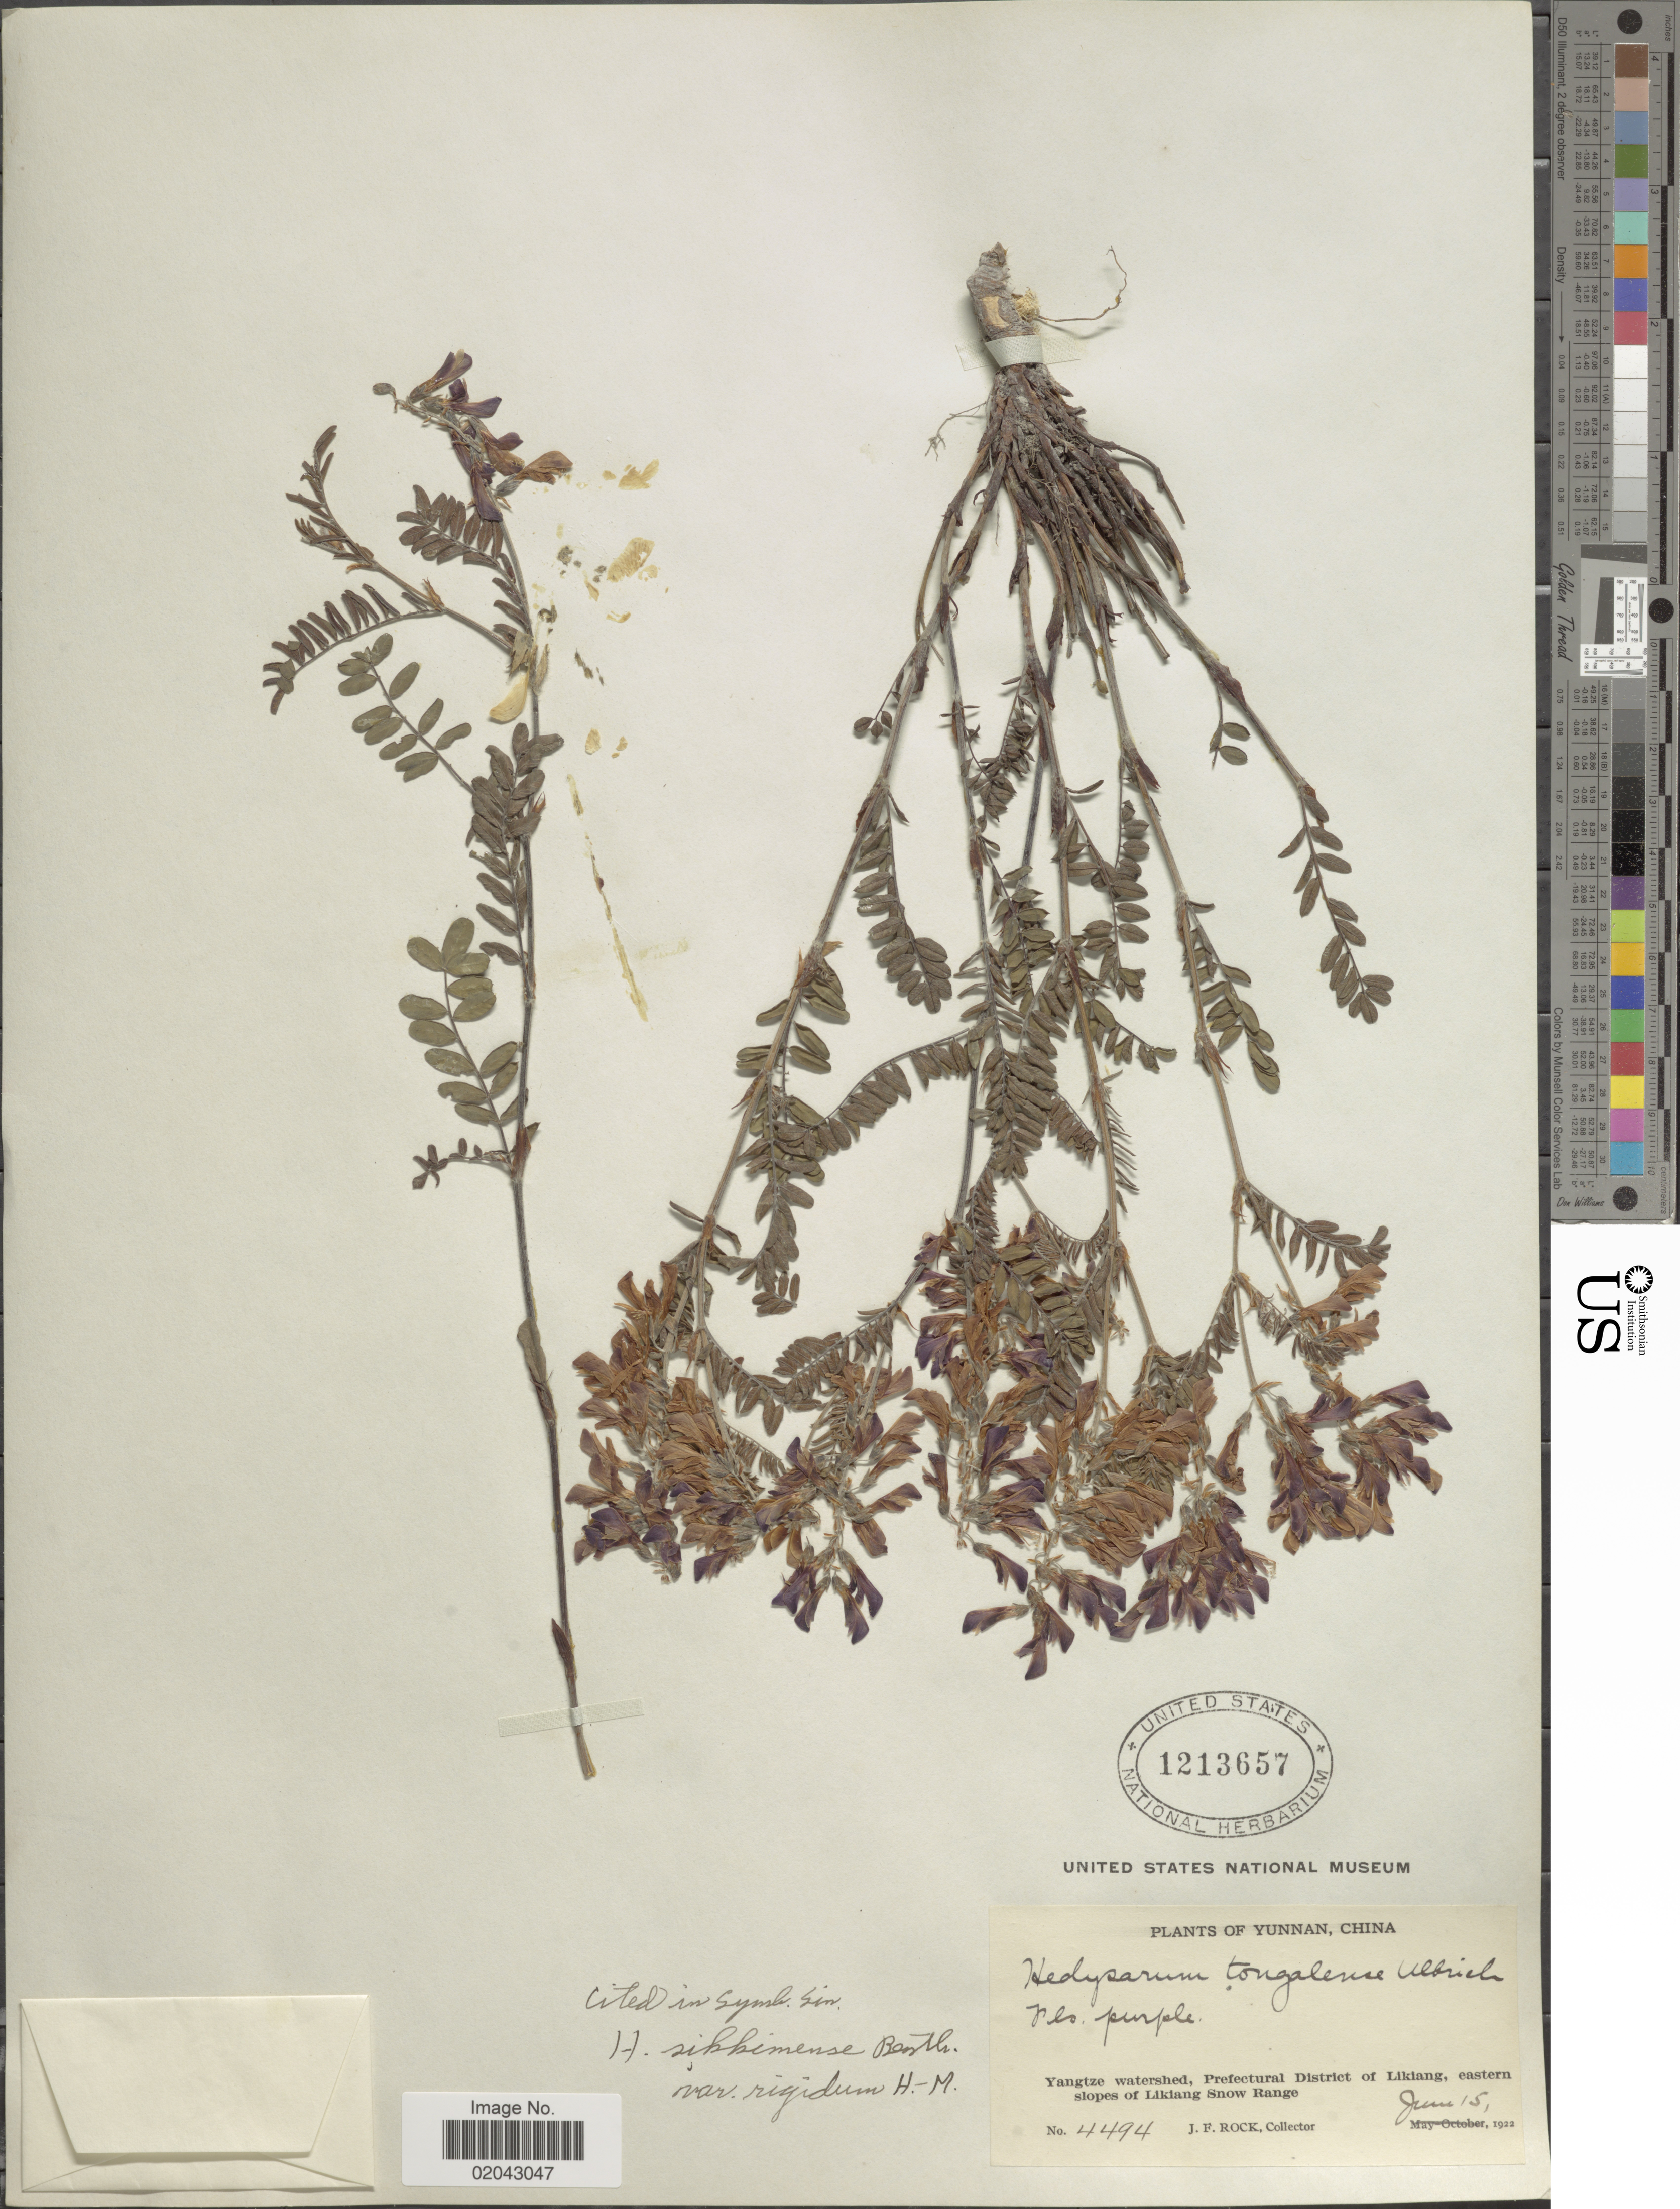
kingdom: Plantae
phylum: Tracheophyta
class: Magnoliopsida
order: Fabales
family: Fabaceae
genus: Hedysarum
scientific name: Hedysarum sikkimense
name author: Baker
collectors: J. Rock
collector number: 4494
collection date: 1922-06-15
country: China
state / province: Yunnan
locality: Yangtze watershed, Prefectural District of Likiang, eastern slopes of Likiang Snow Range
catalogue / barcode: US 1213657